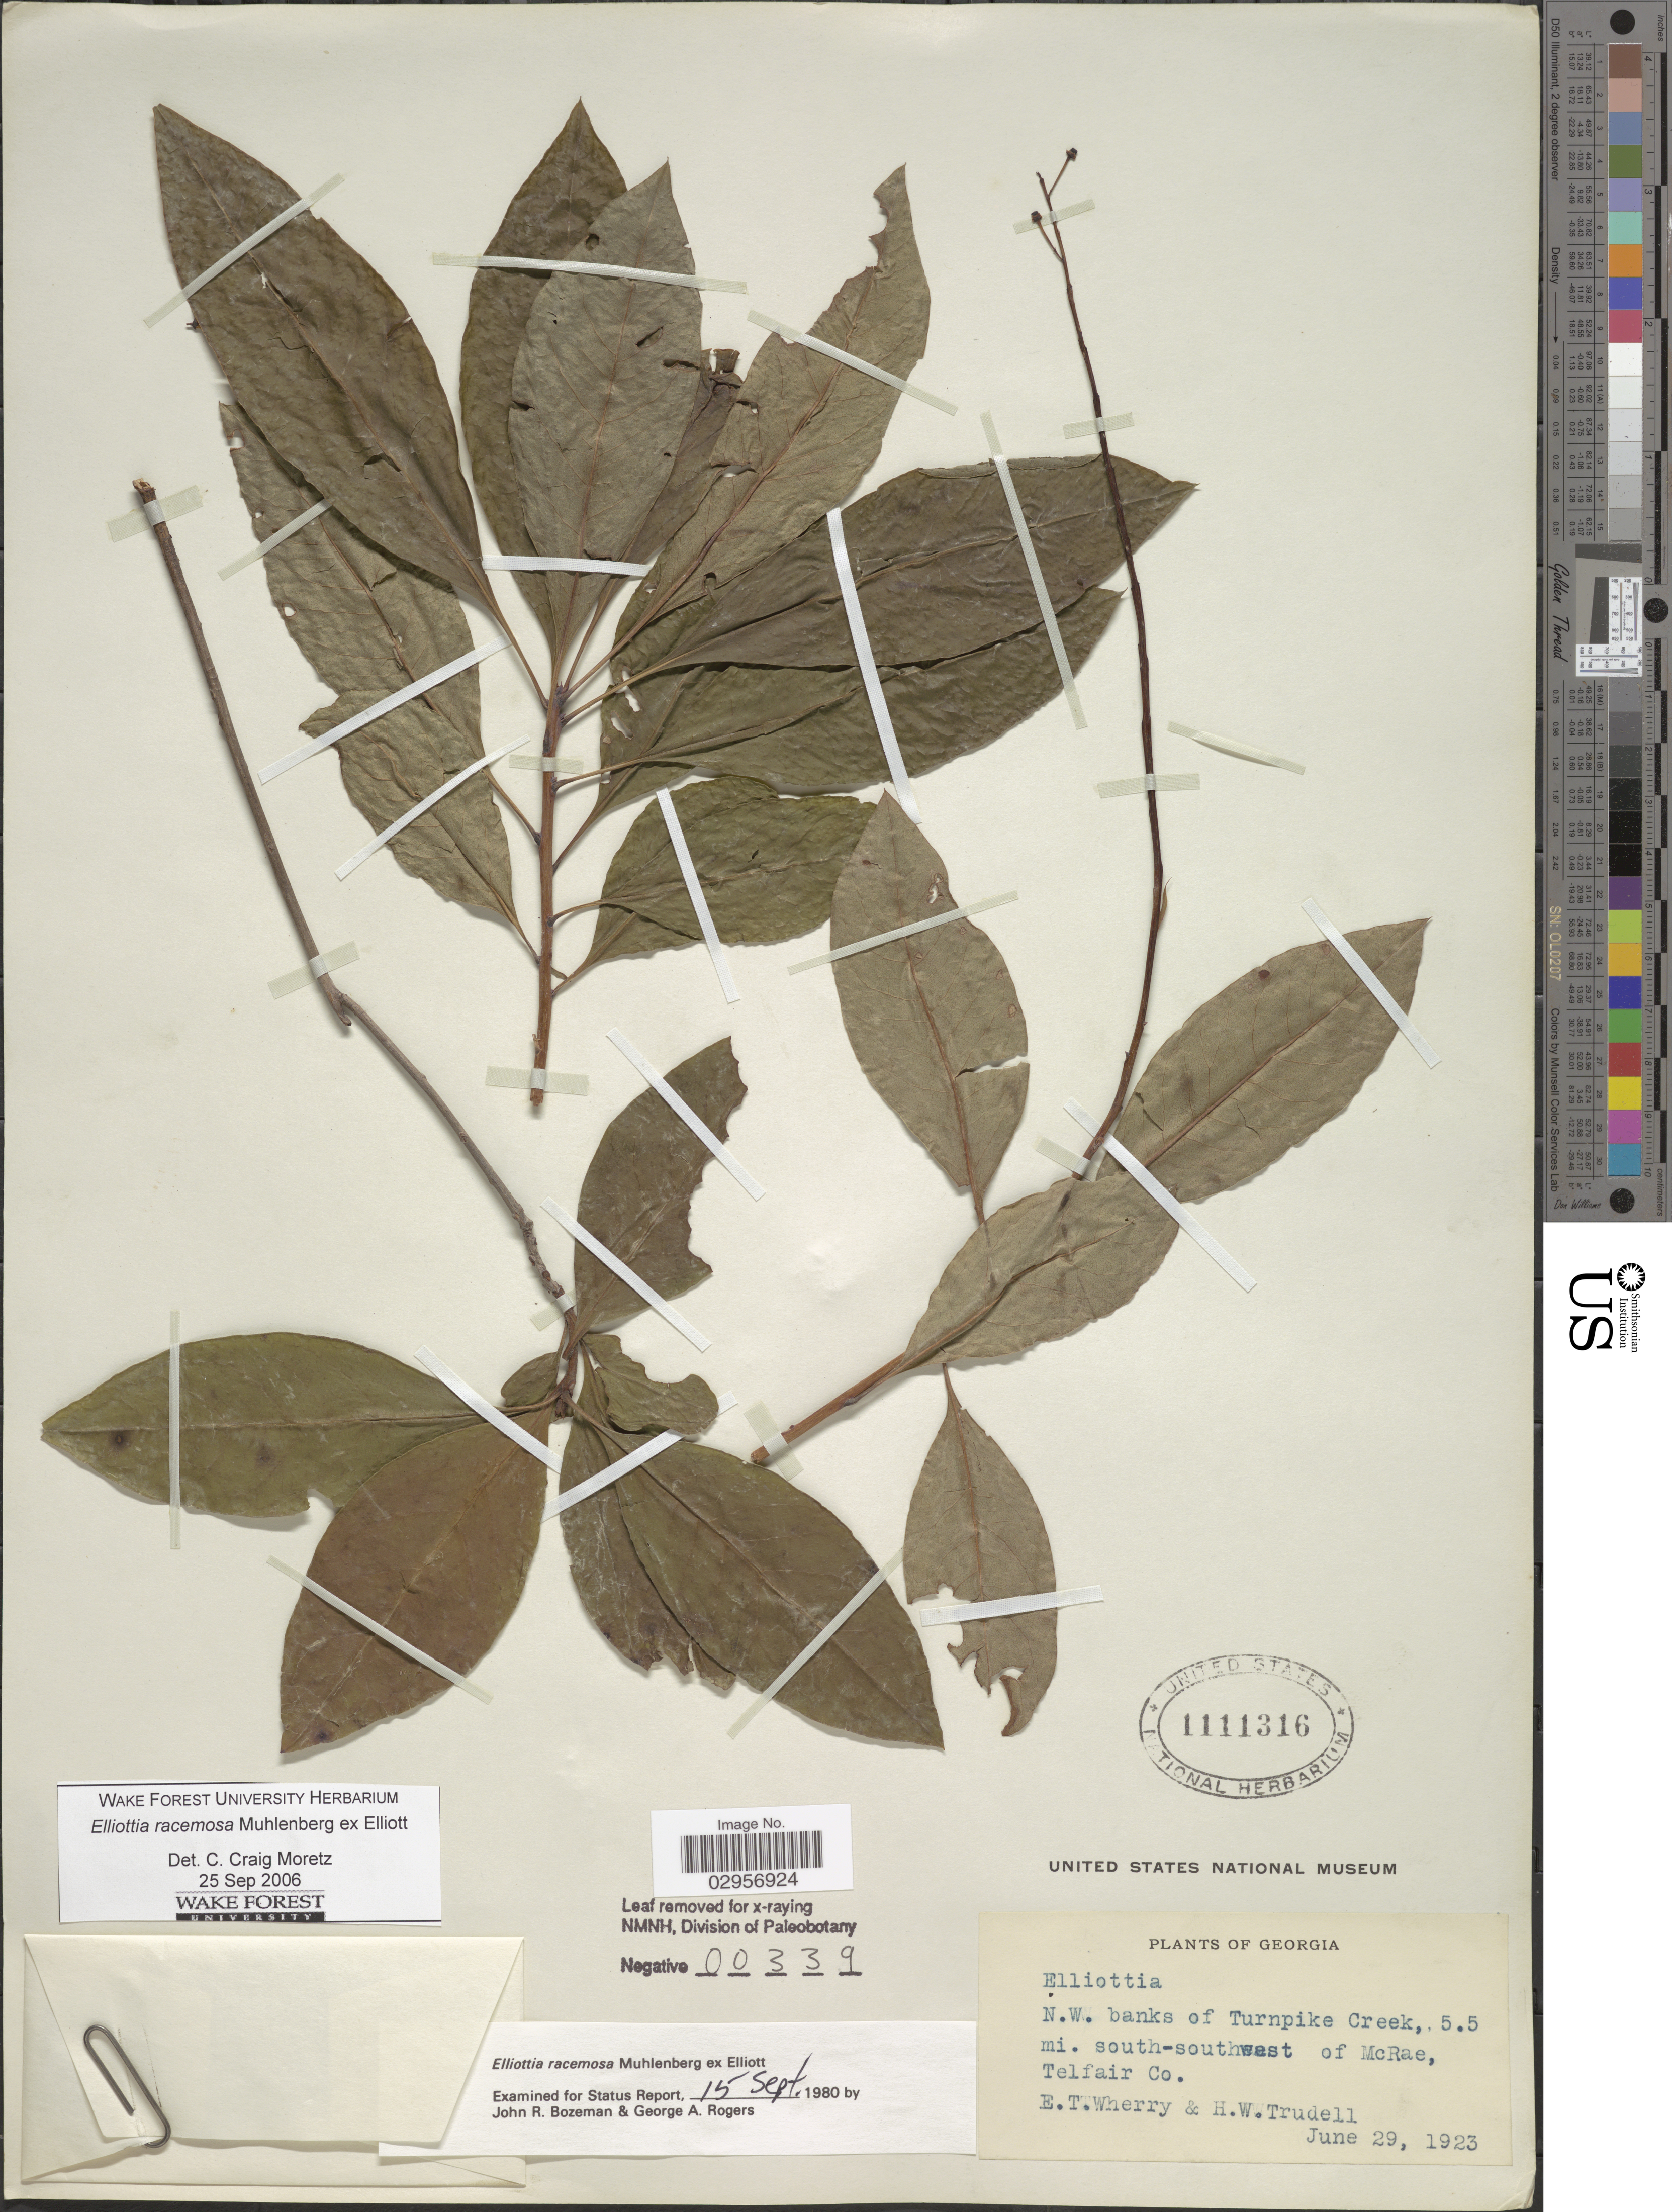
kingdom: Plantae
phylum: Tracheophyta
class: Magnoliopsida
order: Ericales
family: Ericaceae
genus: Elliottia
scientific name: Elliottia racemosa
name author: Muhl. ex Elliott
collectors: E. T. Wherry & H. Trudell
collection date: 1923-06-29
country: United States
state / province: Georgia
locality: N.W. banks of Turnpike Creek, 5.5 mi. south-southwest of McRae, Telfair Co.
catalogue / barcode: US 1111316